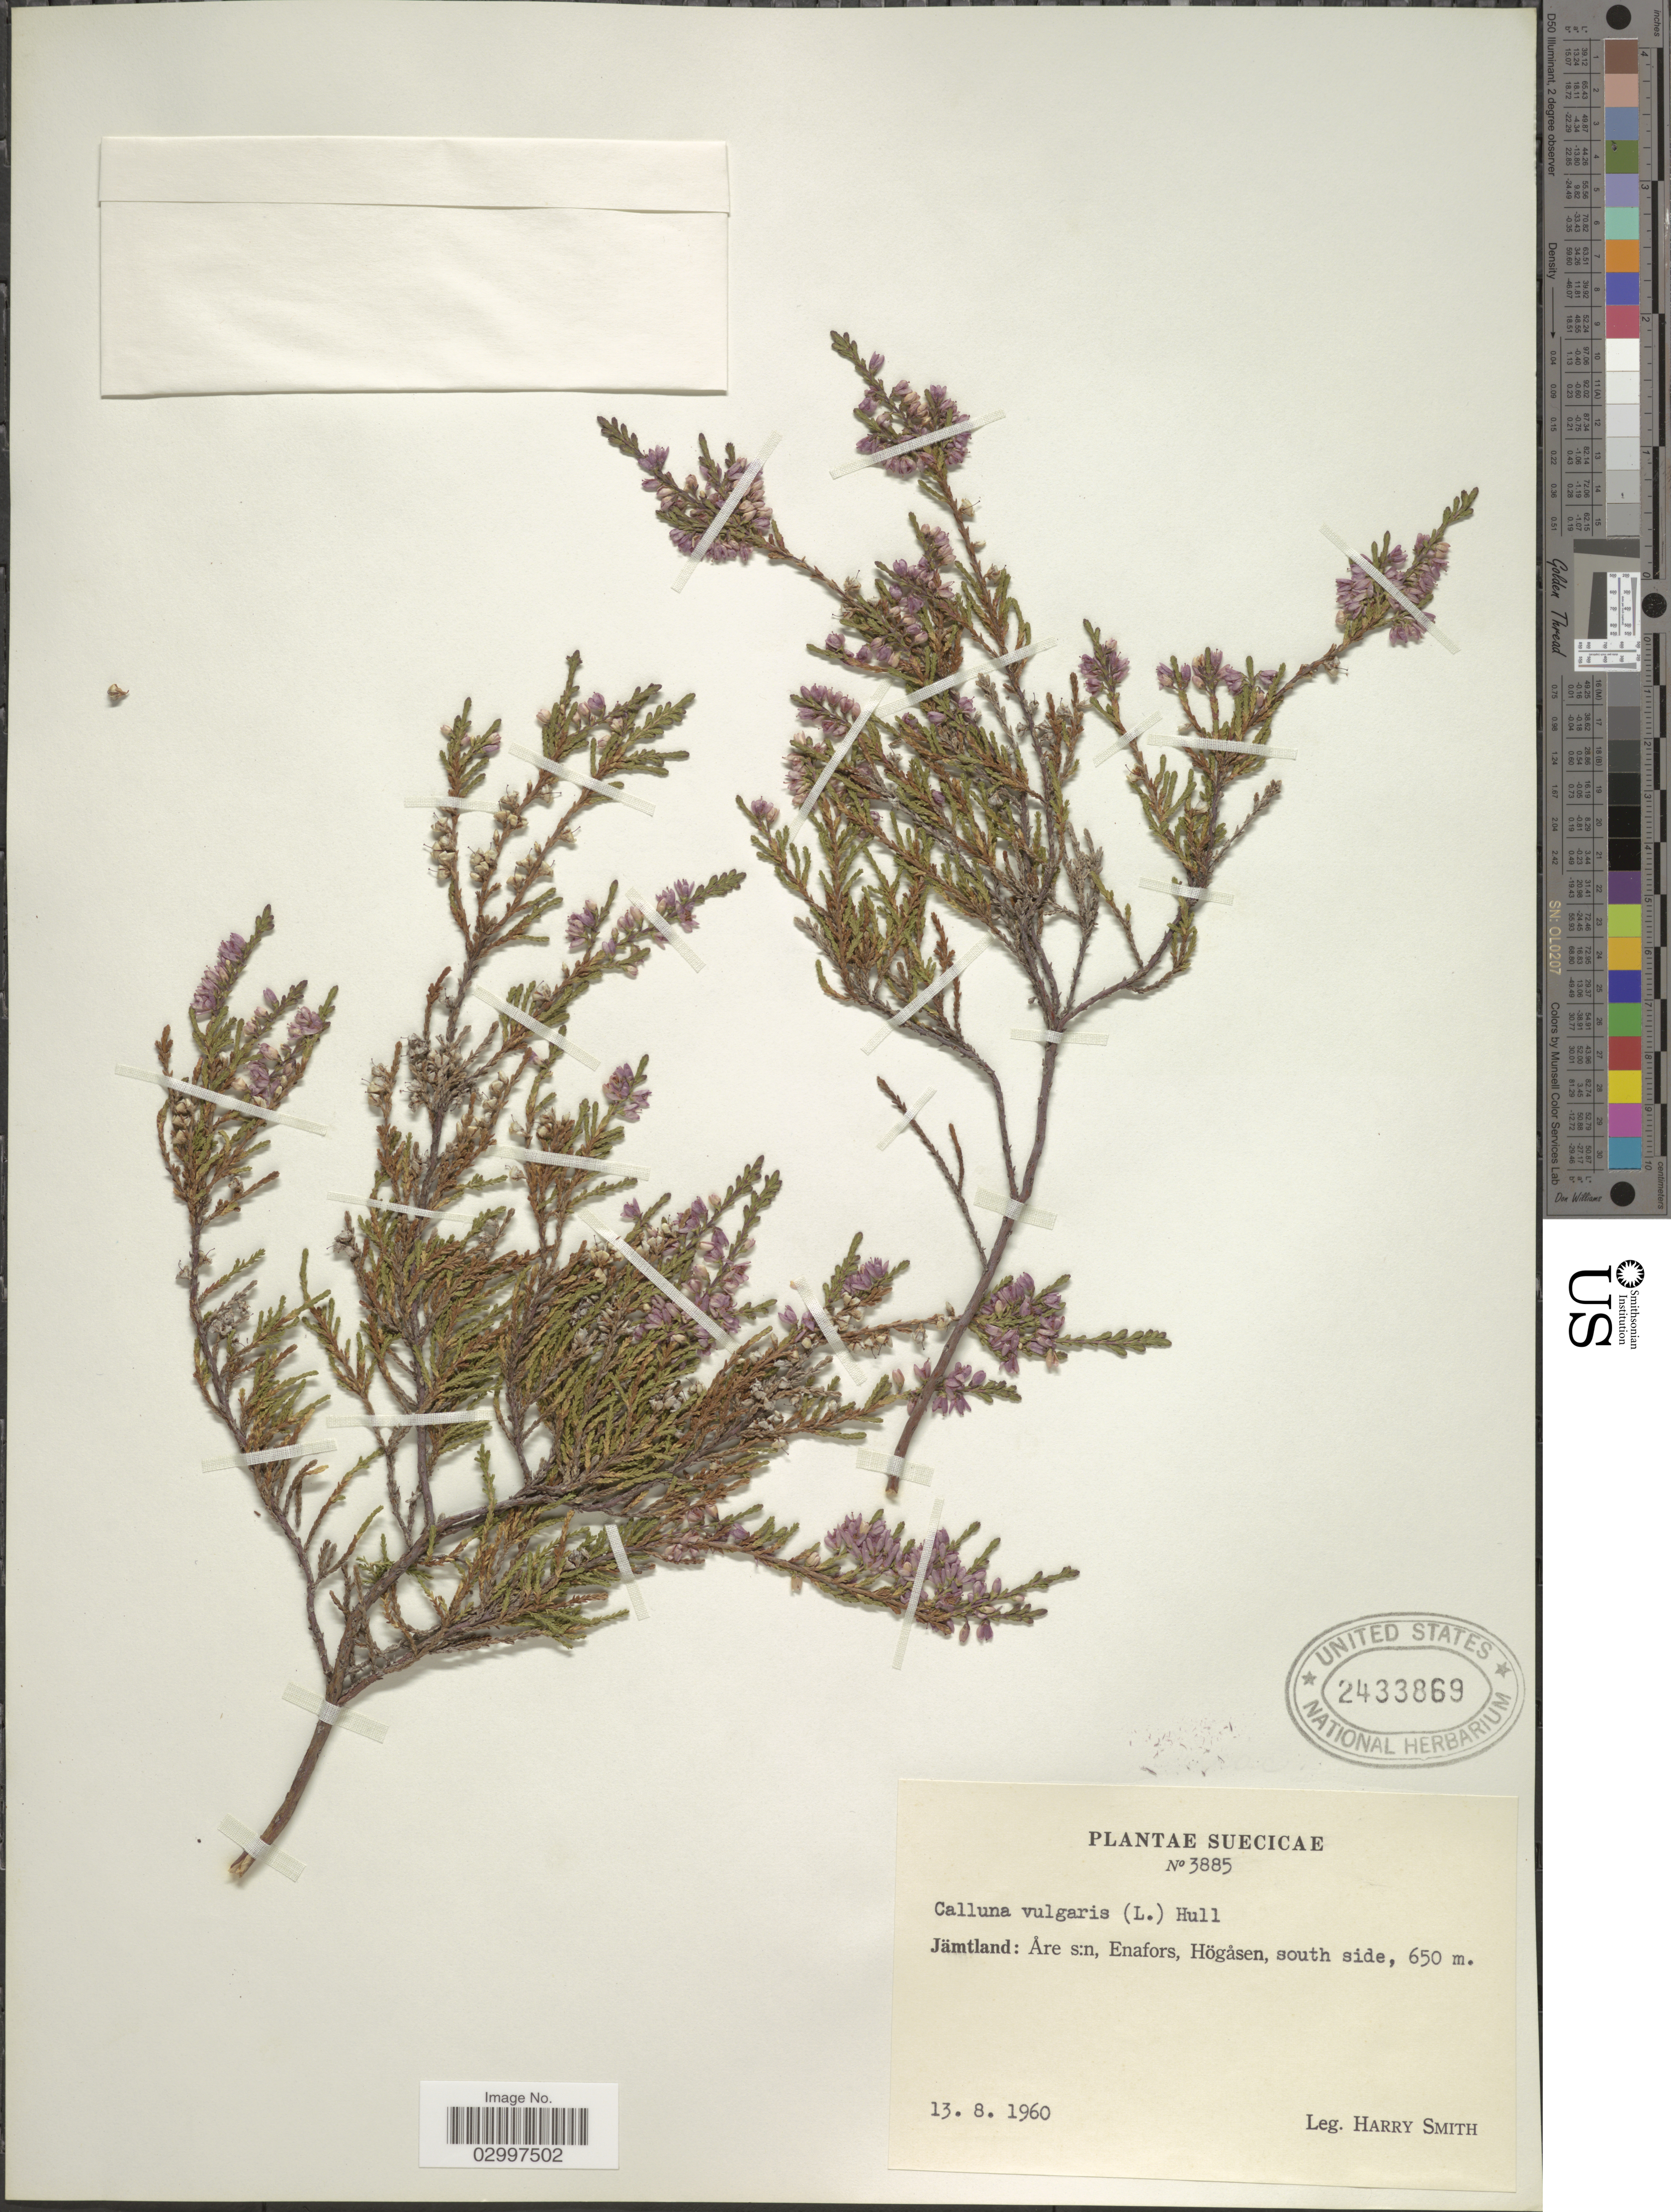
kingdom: Plantae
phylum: Tracheophyta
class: Magnoliopsida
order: Ericales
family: Ericaceae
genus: Calluna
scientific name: Calluna vulgaris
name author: (L.) Hull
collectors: H. Smith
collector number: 3885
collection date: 1960-08-13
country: Sweden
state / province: Jämtland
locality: Jämtland: Are s:n, Enafors, Högåsen, south side.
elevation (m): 650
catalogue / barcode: US 2433869